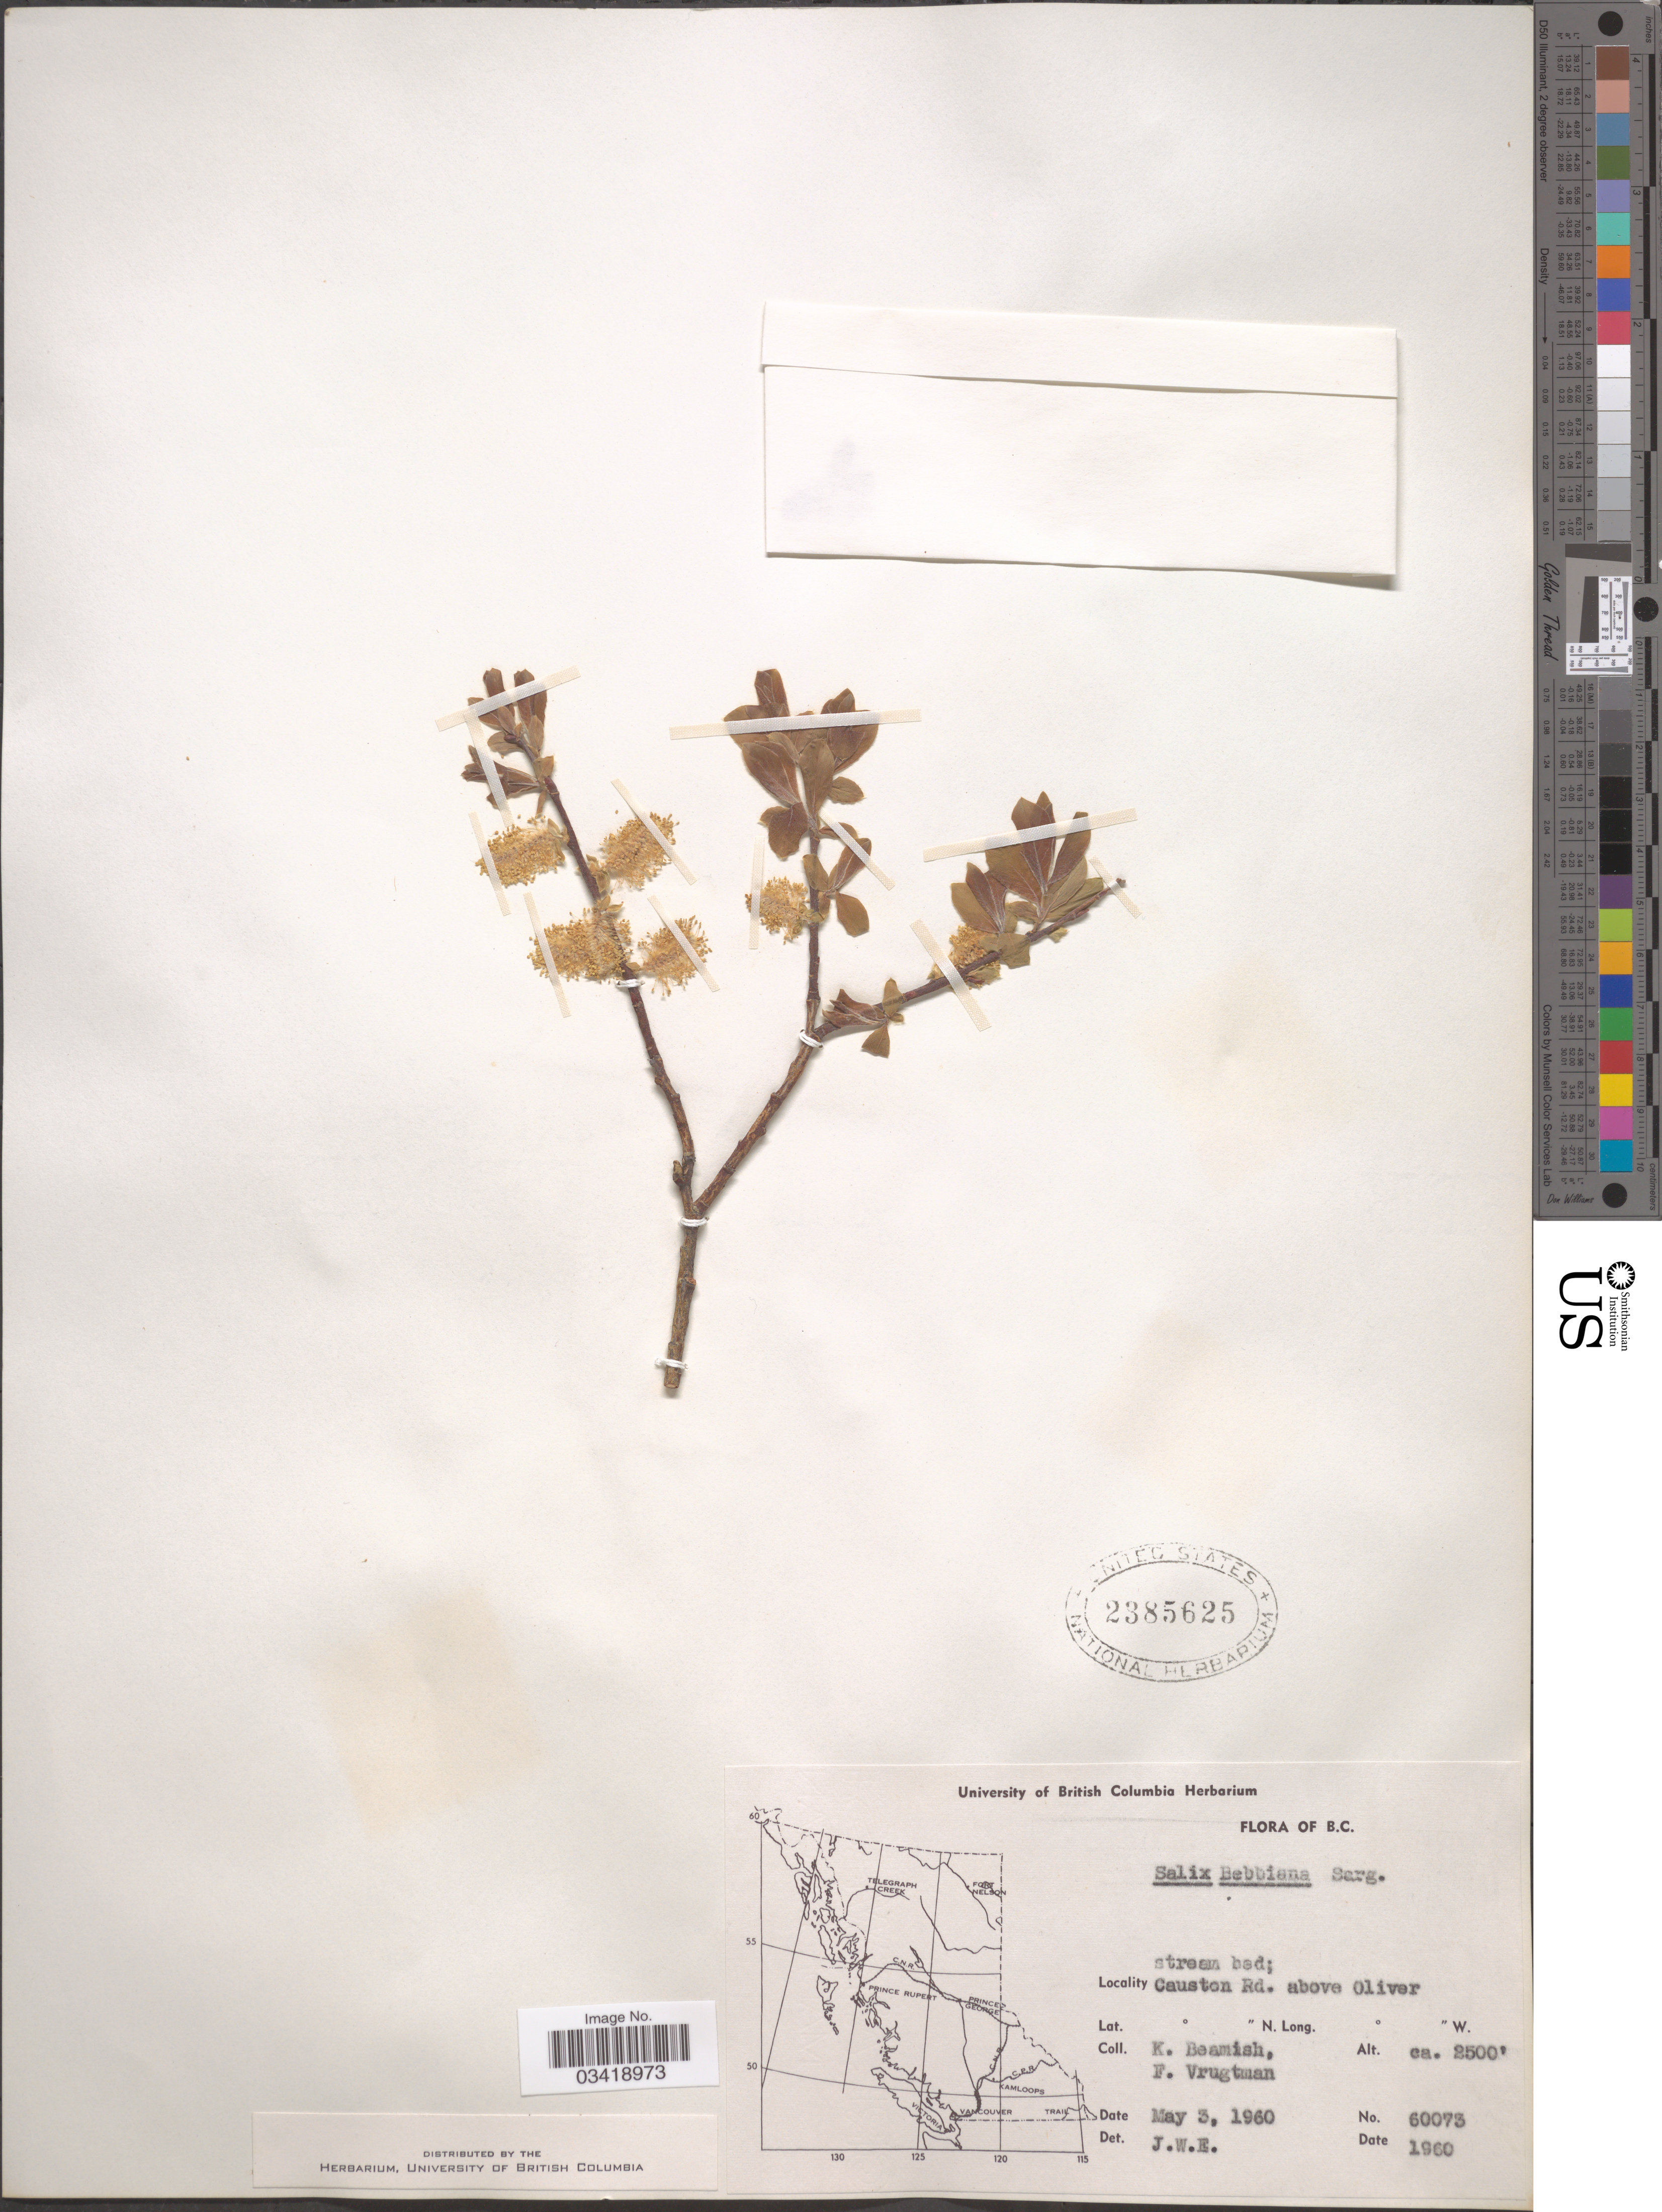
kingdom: Plantae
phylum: Tracheophyta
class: Magnoliopsida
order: Malpighiales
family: Salicaceae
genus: Salix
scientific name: Salix bebbiana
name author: Sarg.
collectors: K. Beamish & F. Vrugtman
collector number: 60073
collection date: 1960-05-03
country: Canada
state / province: British Columbia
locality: Causton Rd. above Oliver.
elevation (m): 762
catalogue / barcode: US 2385625